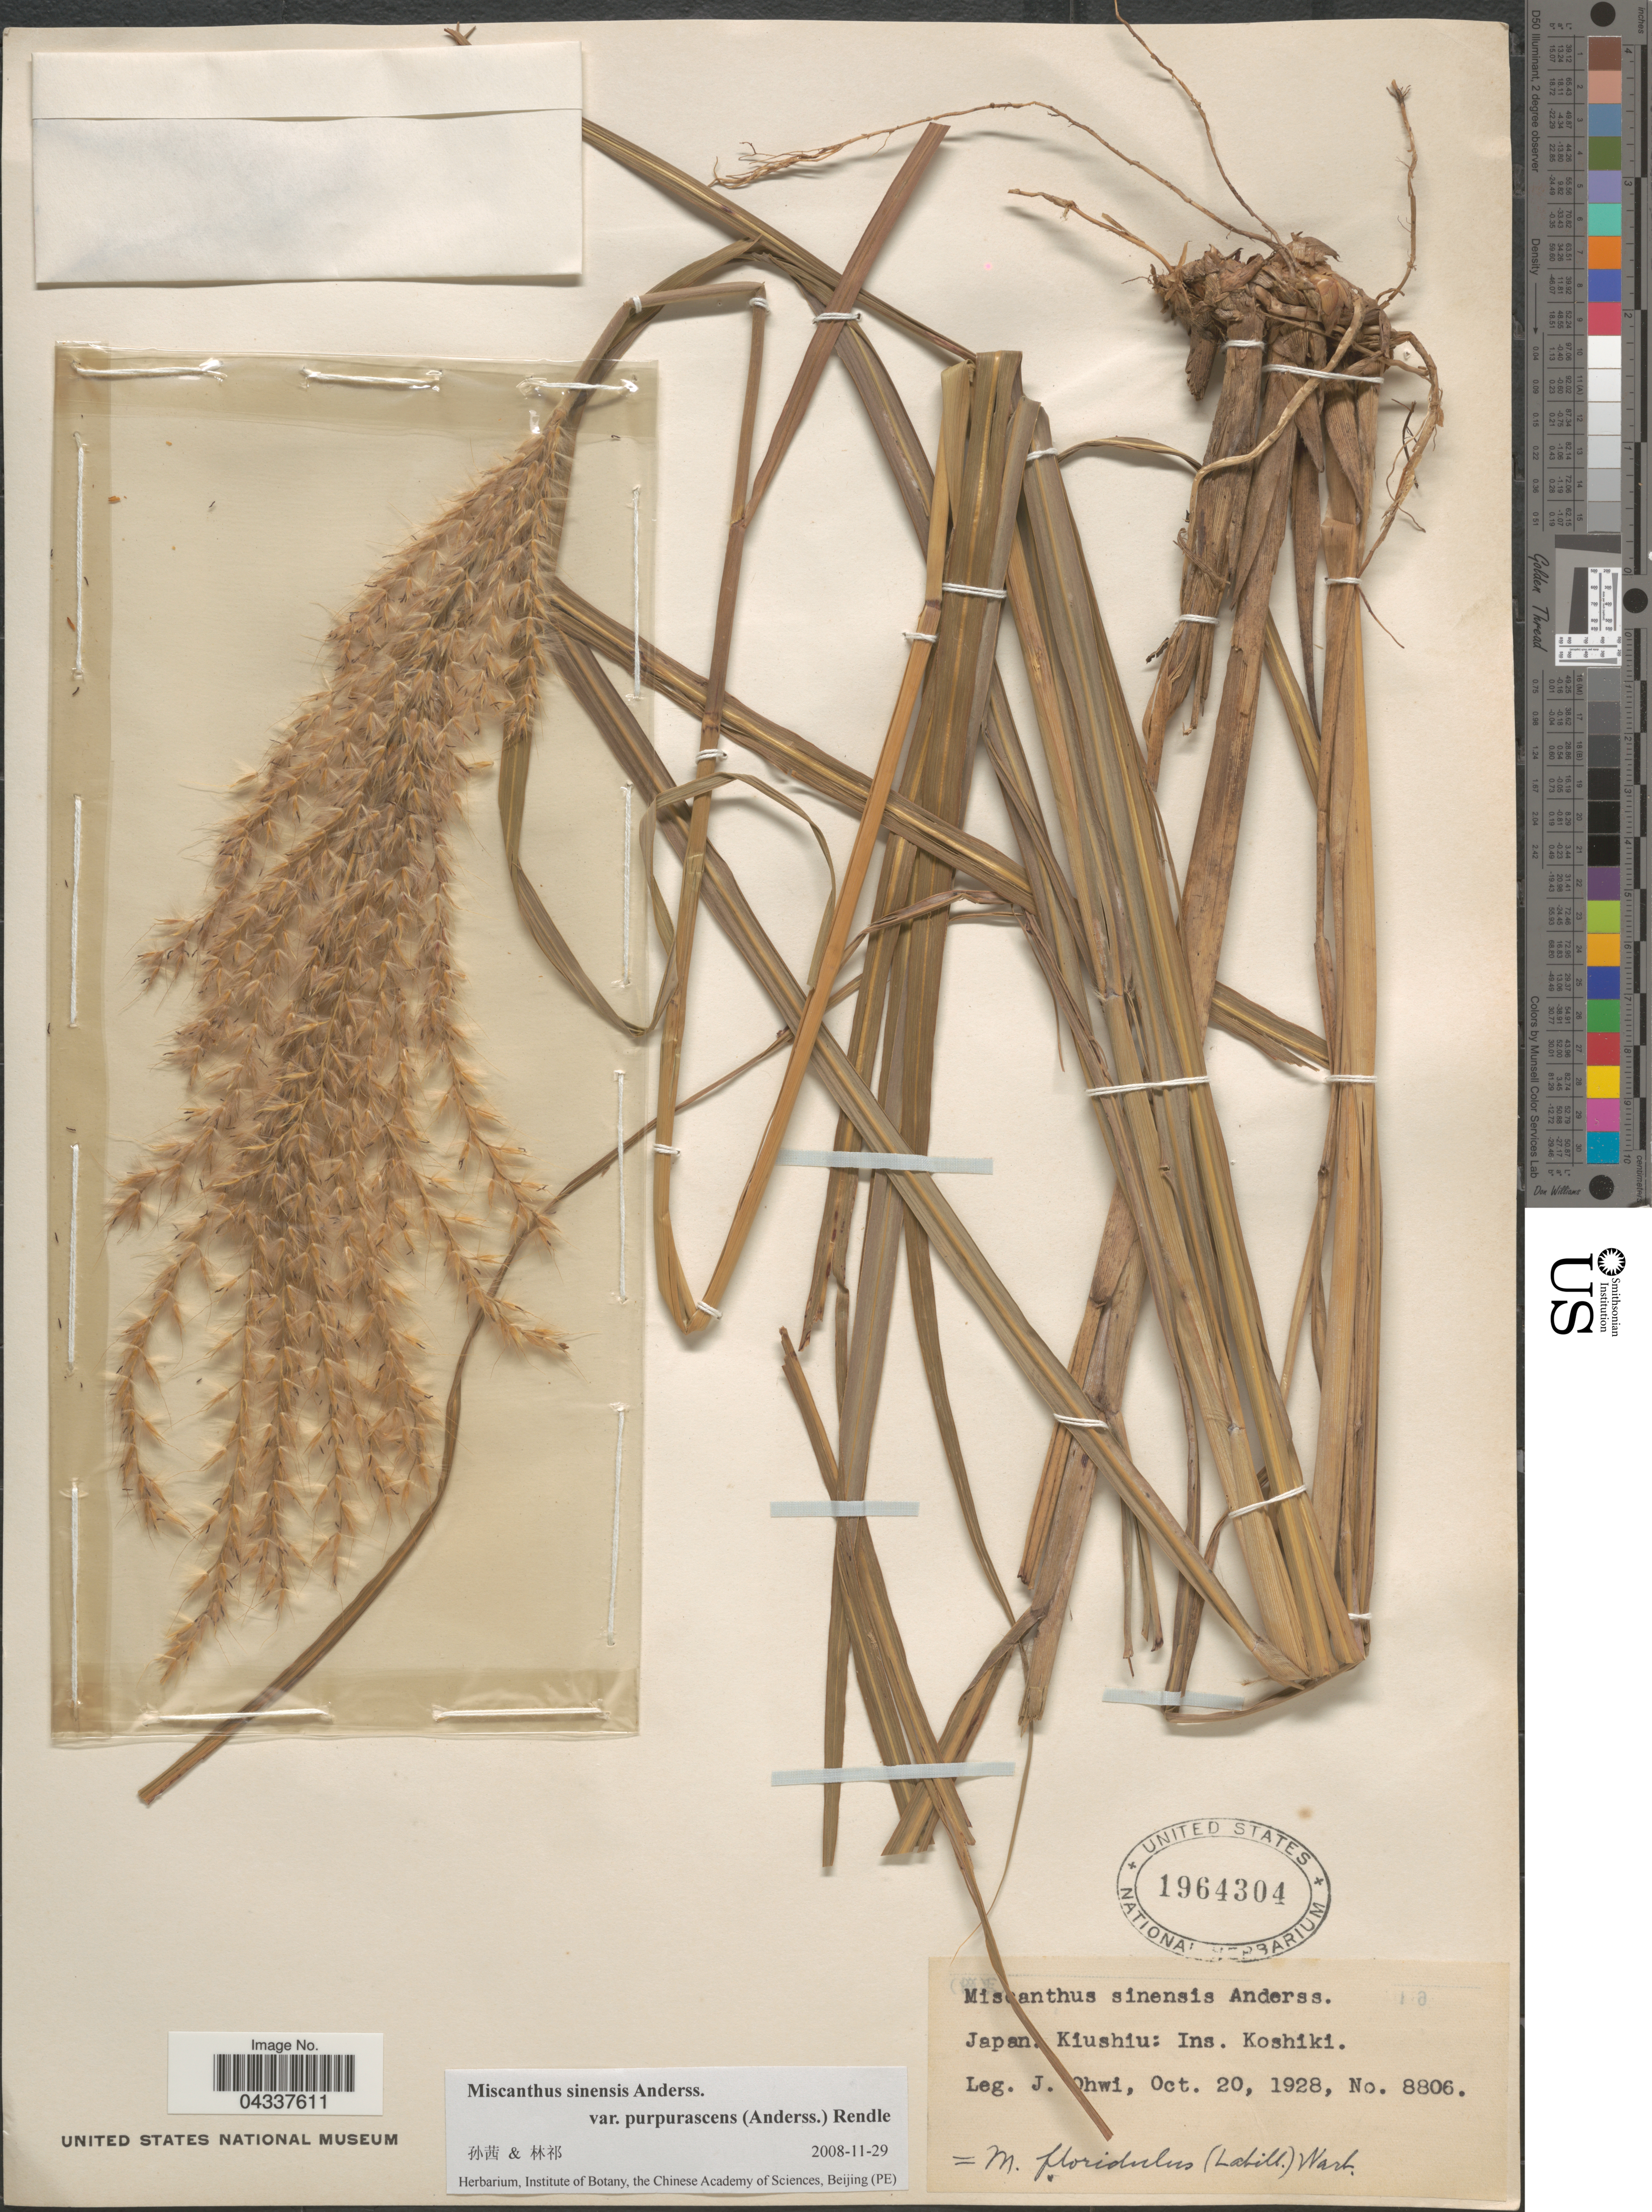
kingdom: Plantae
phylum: Tracheophyta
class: Liliopsida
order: Poales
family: Poaceae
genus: Miscanthus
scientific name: Miscanthus sinensis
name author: Andersson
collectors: J. Ohwi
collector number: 8806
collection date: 1928-10-20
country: Japan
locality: Kiushiu: Ins. Koshiki.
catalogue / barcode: US 1964304